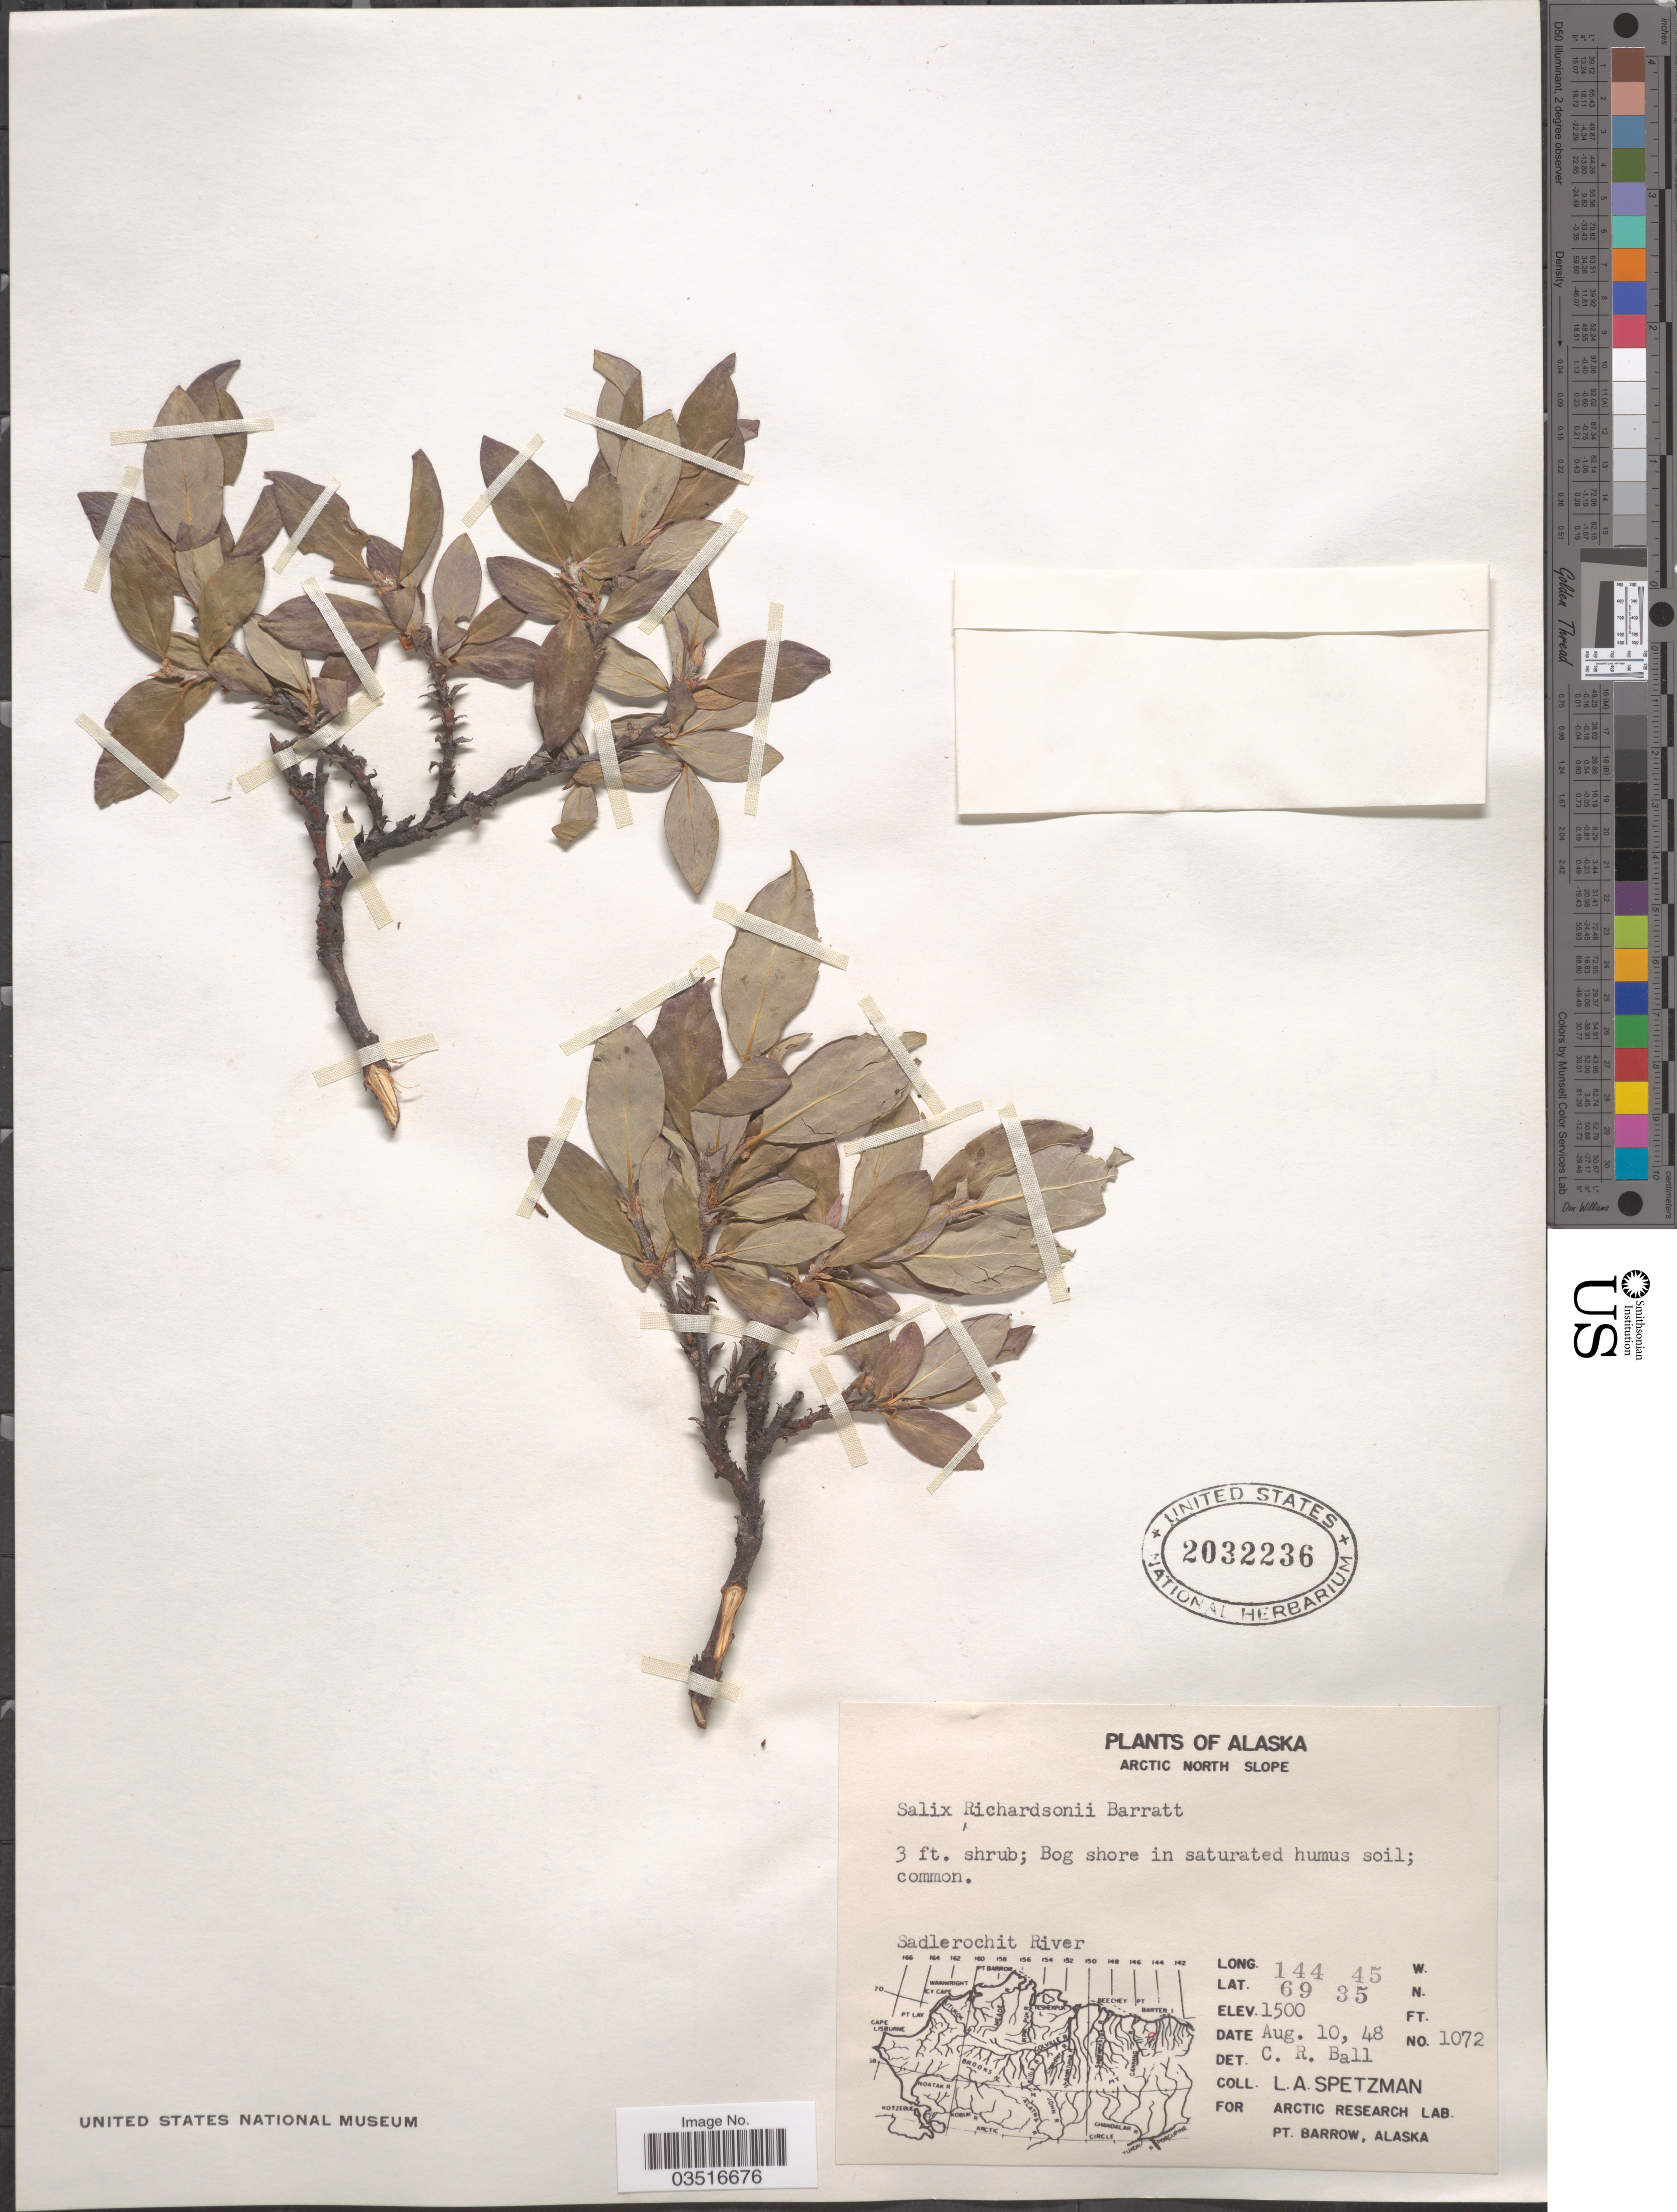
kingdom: Plantae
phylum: Tracheophyta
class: Magnoliopsida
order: Malpighiales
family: Salicaceae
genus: Salix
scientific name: Salix richardsonii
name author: Hook.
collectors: L. Spetzman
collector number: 1072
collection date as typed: Transcribed d/m/y: 10/8/48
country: United States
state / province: Alaska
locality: Arctic North Slope. Sadlerochit River.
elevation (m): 457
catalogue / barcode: US 2032236